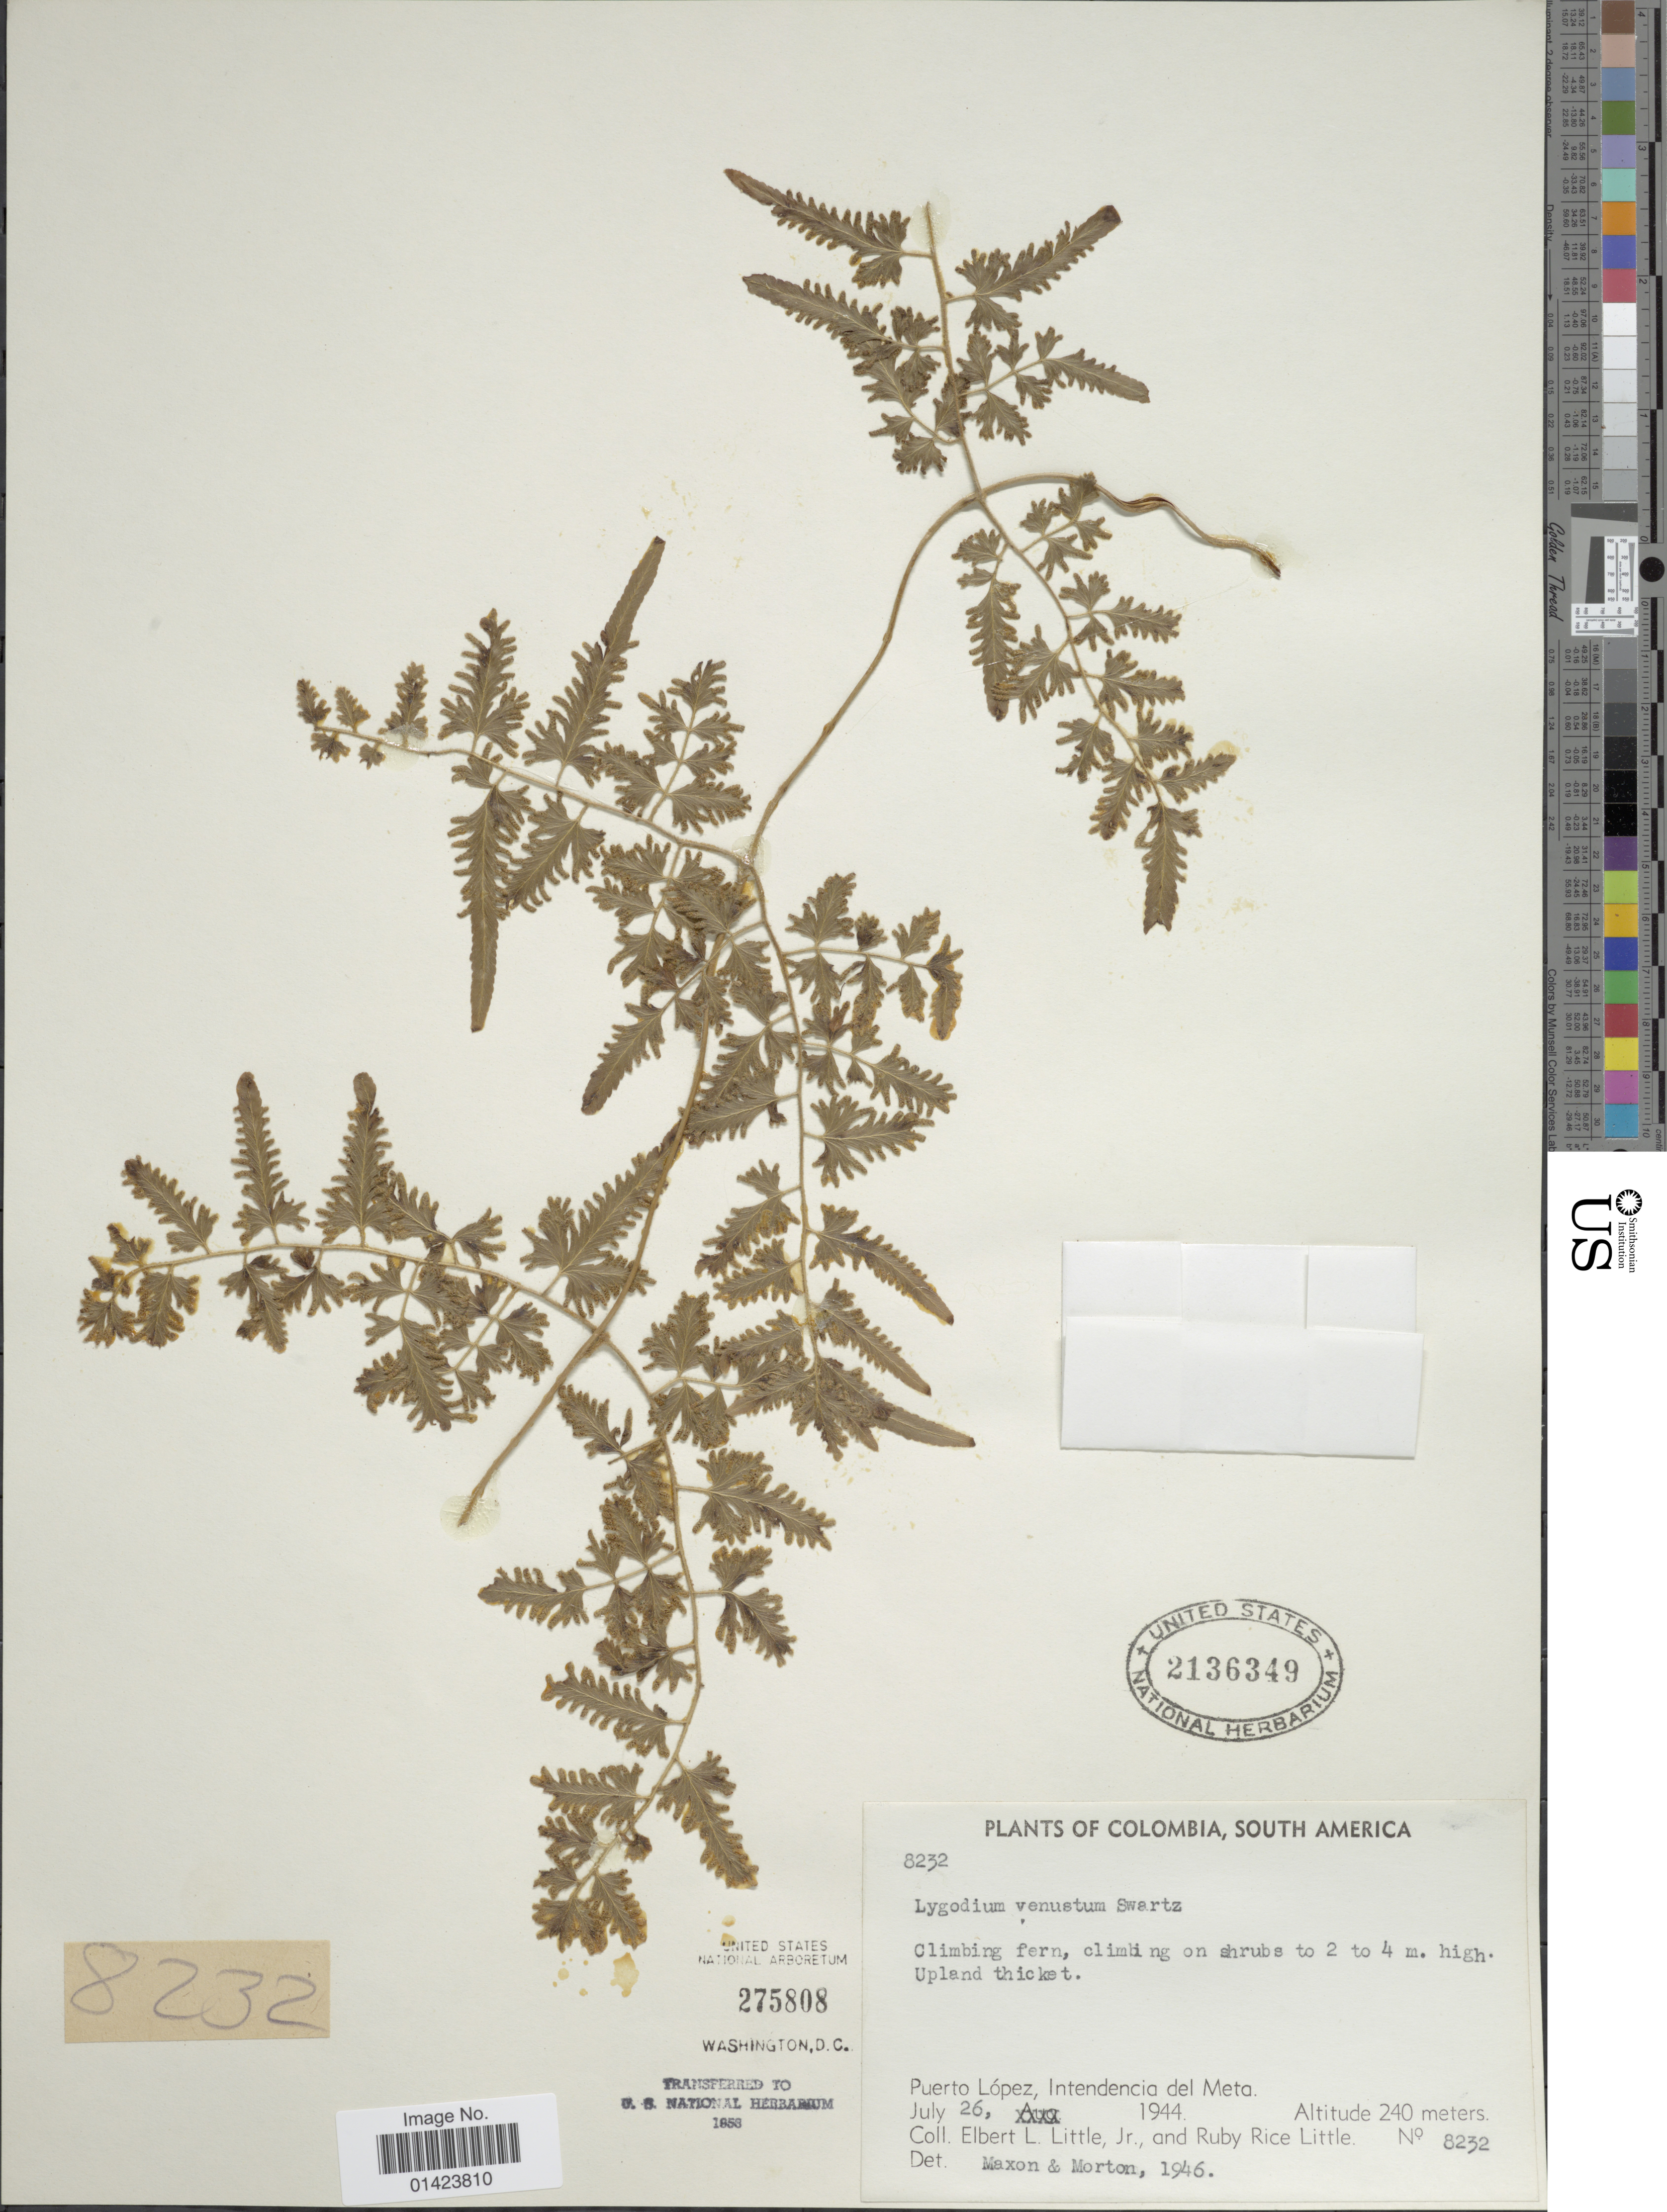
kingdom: Plantae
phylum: Tracheophyta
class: Polypodiopsida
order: Schizaeales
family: Lygodiaceae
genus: Lygodium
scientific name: Lygodium venustum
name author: Sw.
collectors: E. L. Little & R. R. Little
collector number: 8232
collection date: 1944-07-26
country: Colombia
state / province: Meta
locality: Colombia, South America, Puerto López, Intendencia del Meta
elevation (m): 240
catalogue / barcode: US 2136349